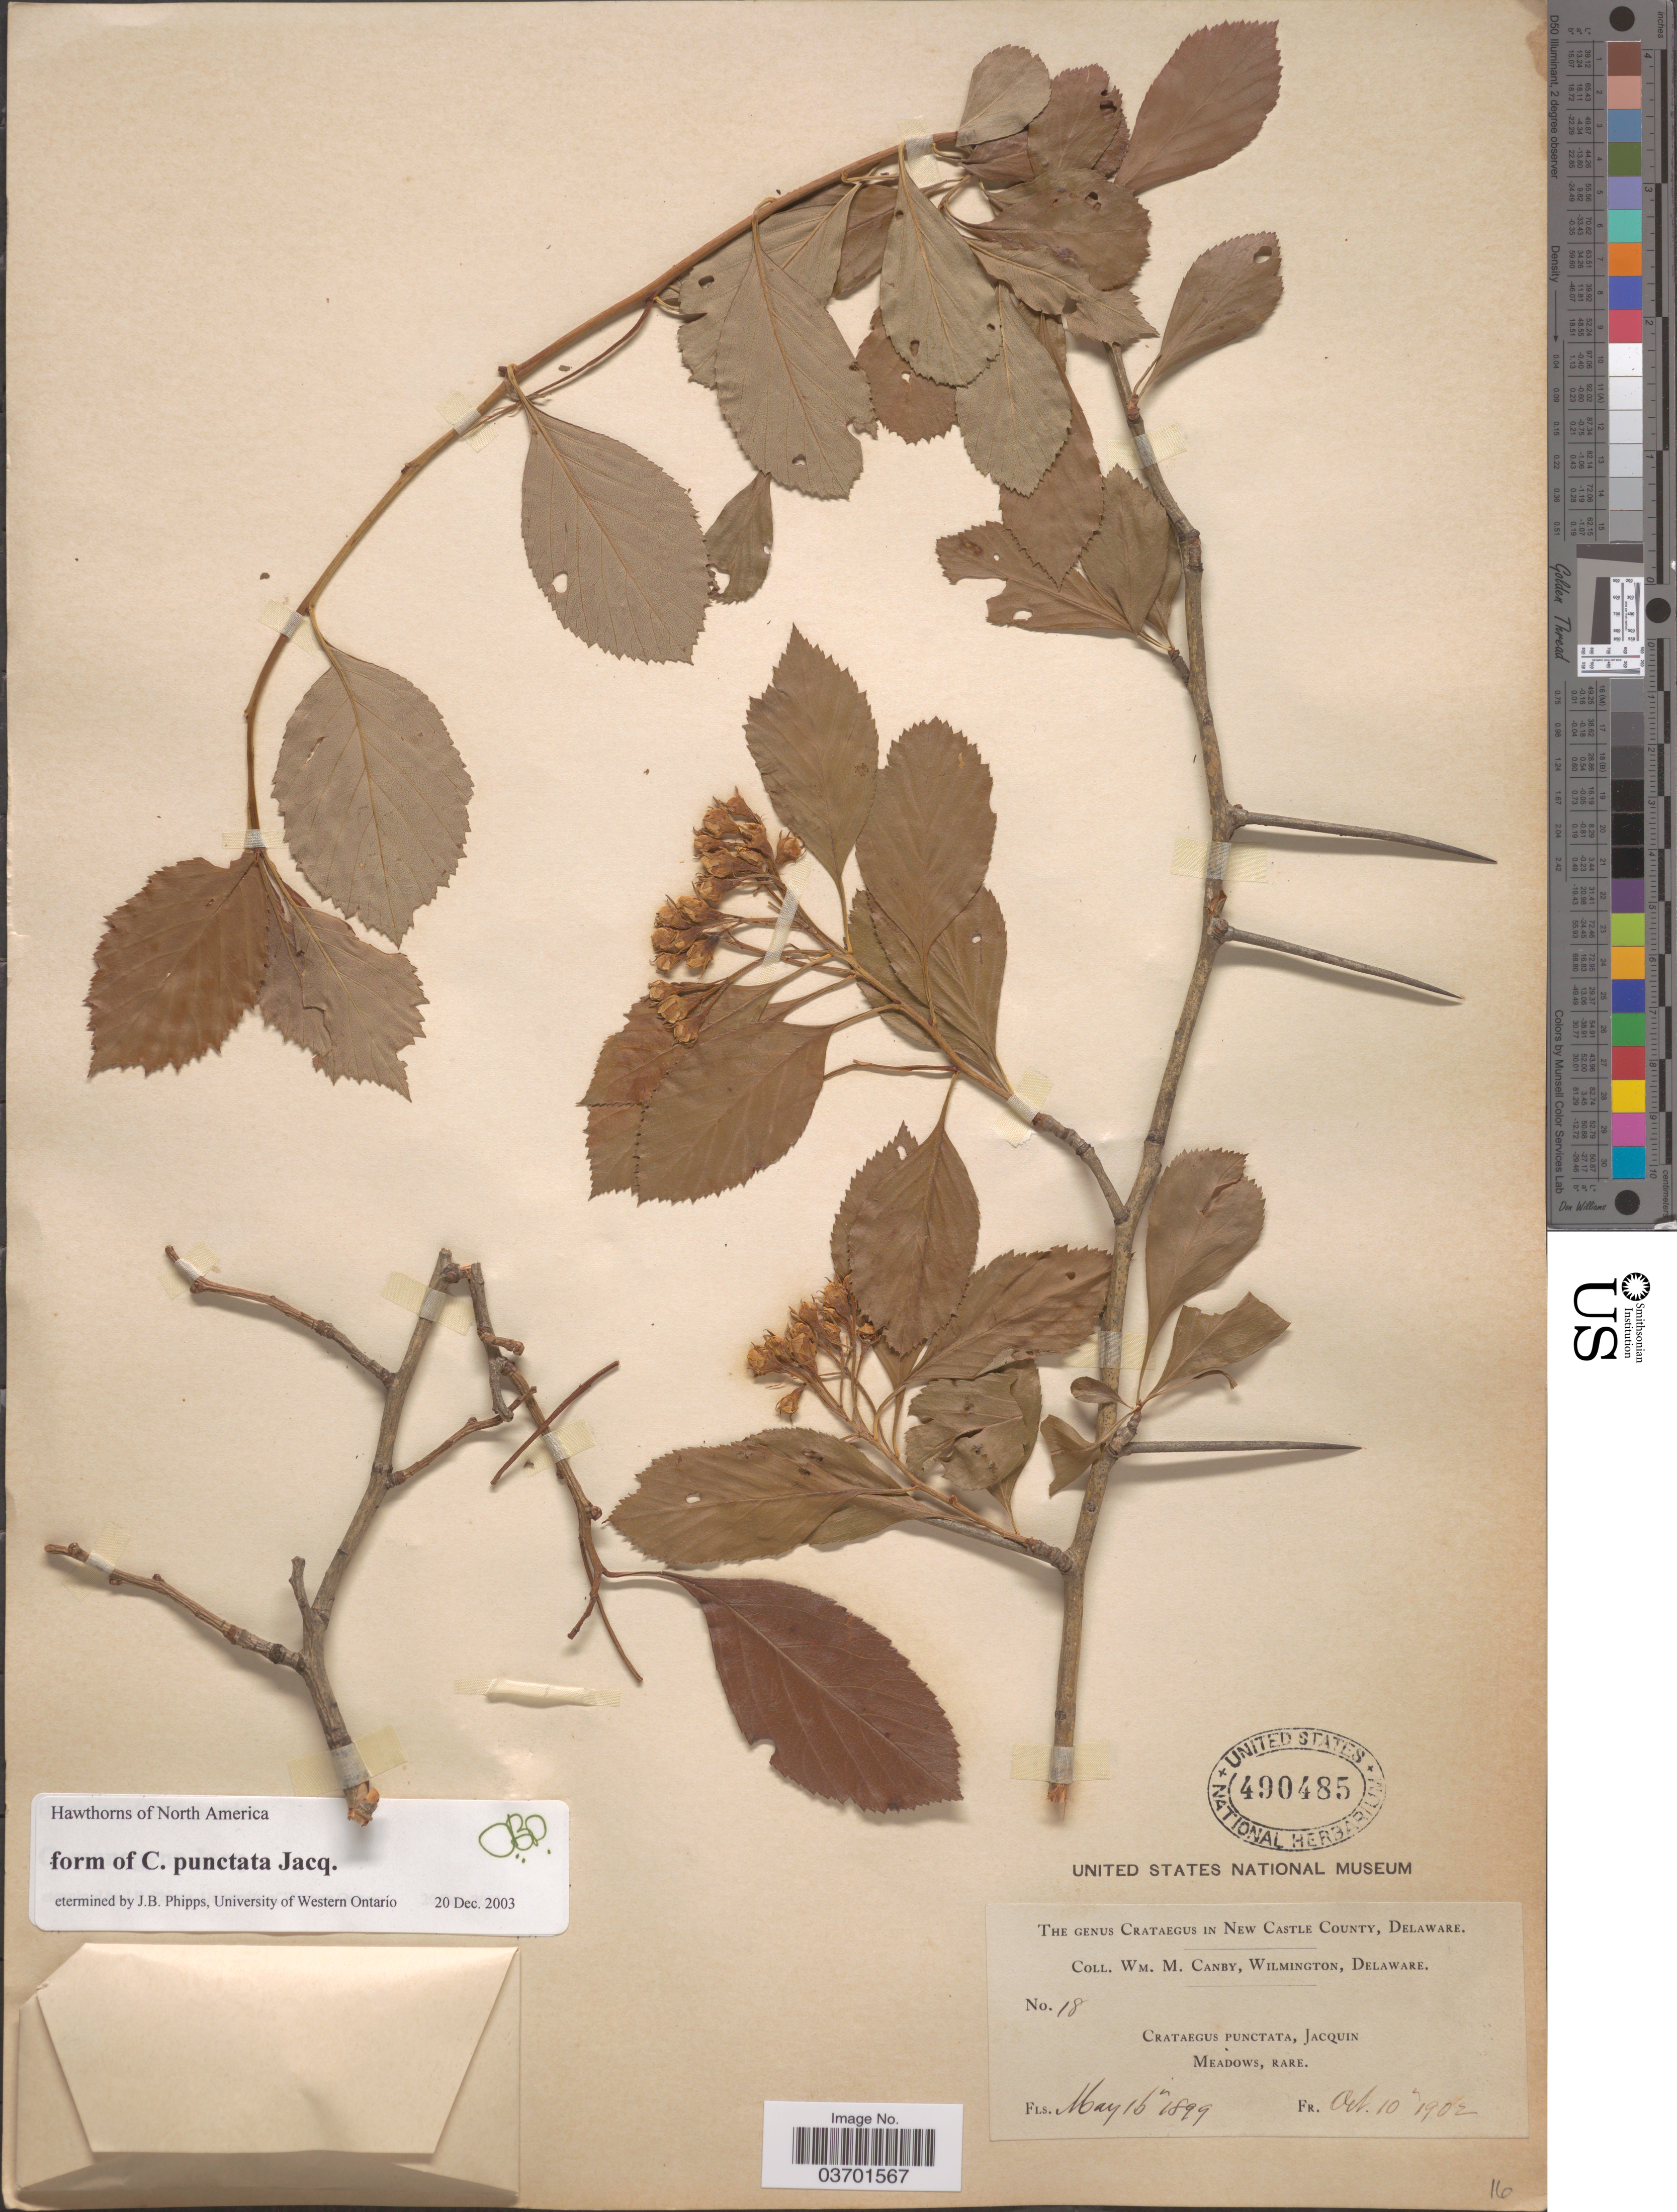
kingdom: Plantae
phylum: Tracheophyta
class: Magnoliopsida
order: Rosales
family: Rosaceae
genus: Crataegus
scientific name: Crataegus punctata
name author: Jacq.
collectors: W. M. Canby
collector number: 18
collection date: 1899-05-16/1902-10-10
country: United States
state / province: Delaware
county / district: New Castle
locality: In New Castle County.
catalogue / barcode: US 490485